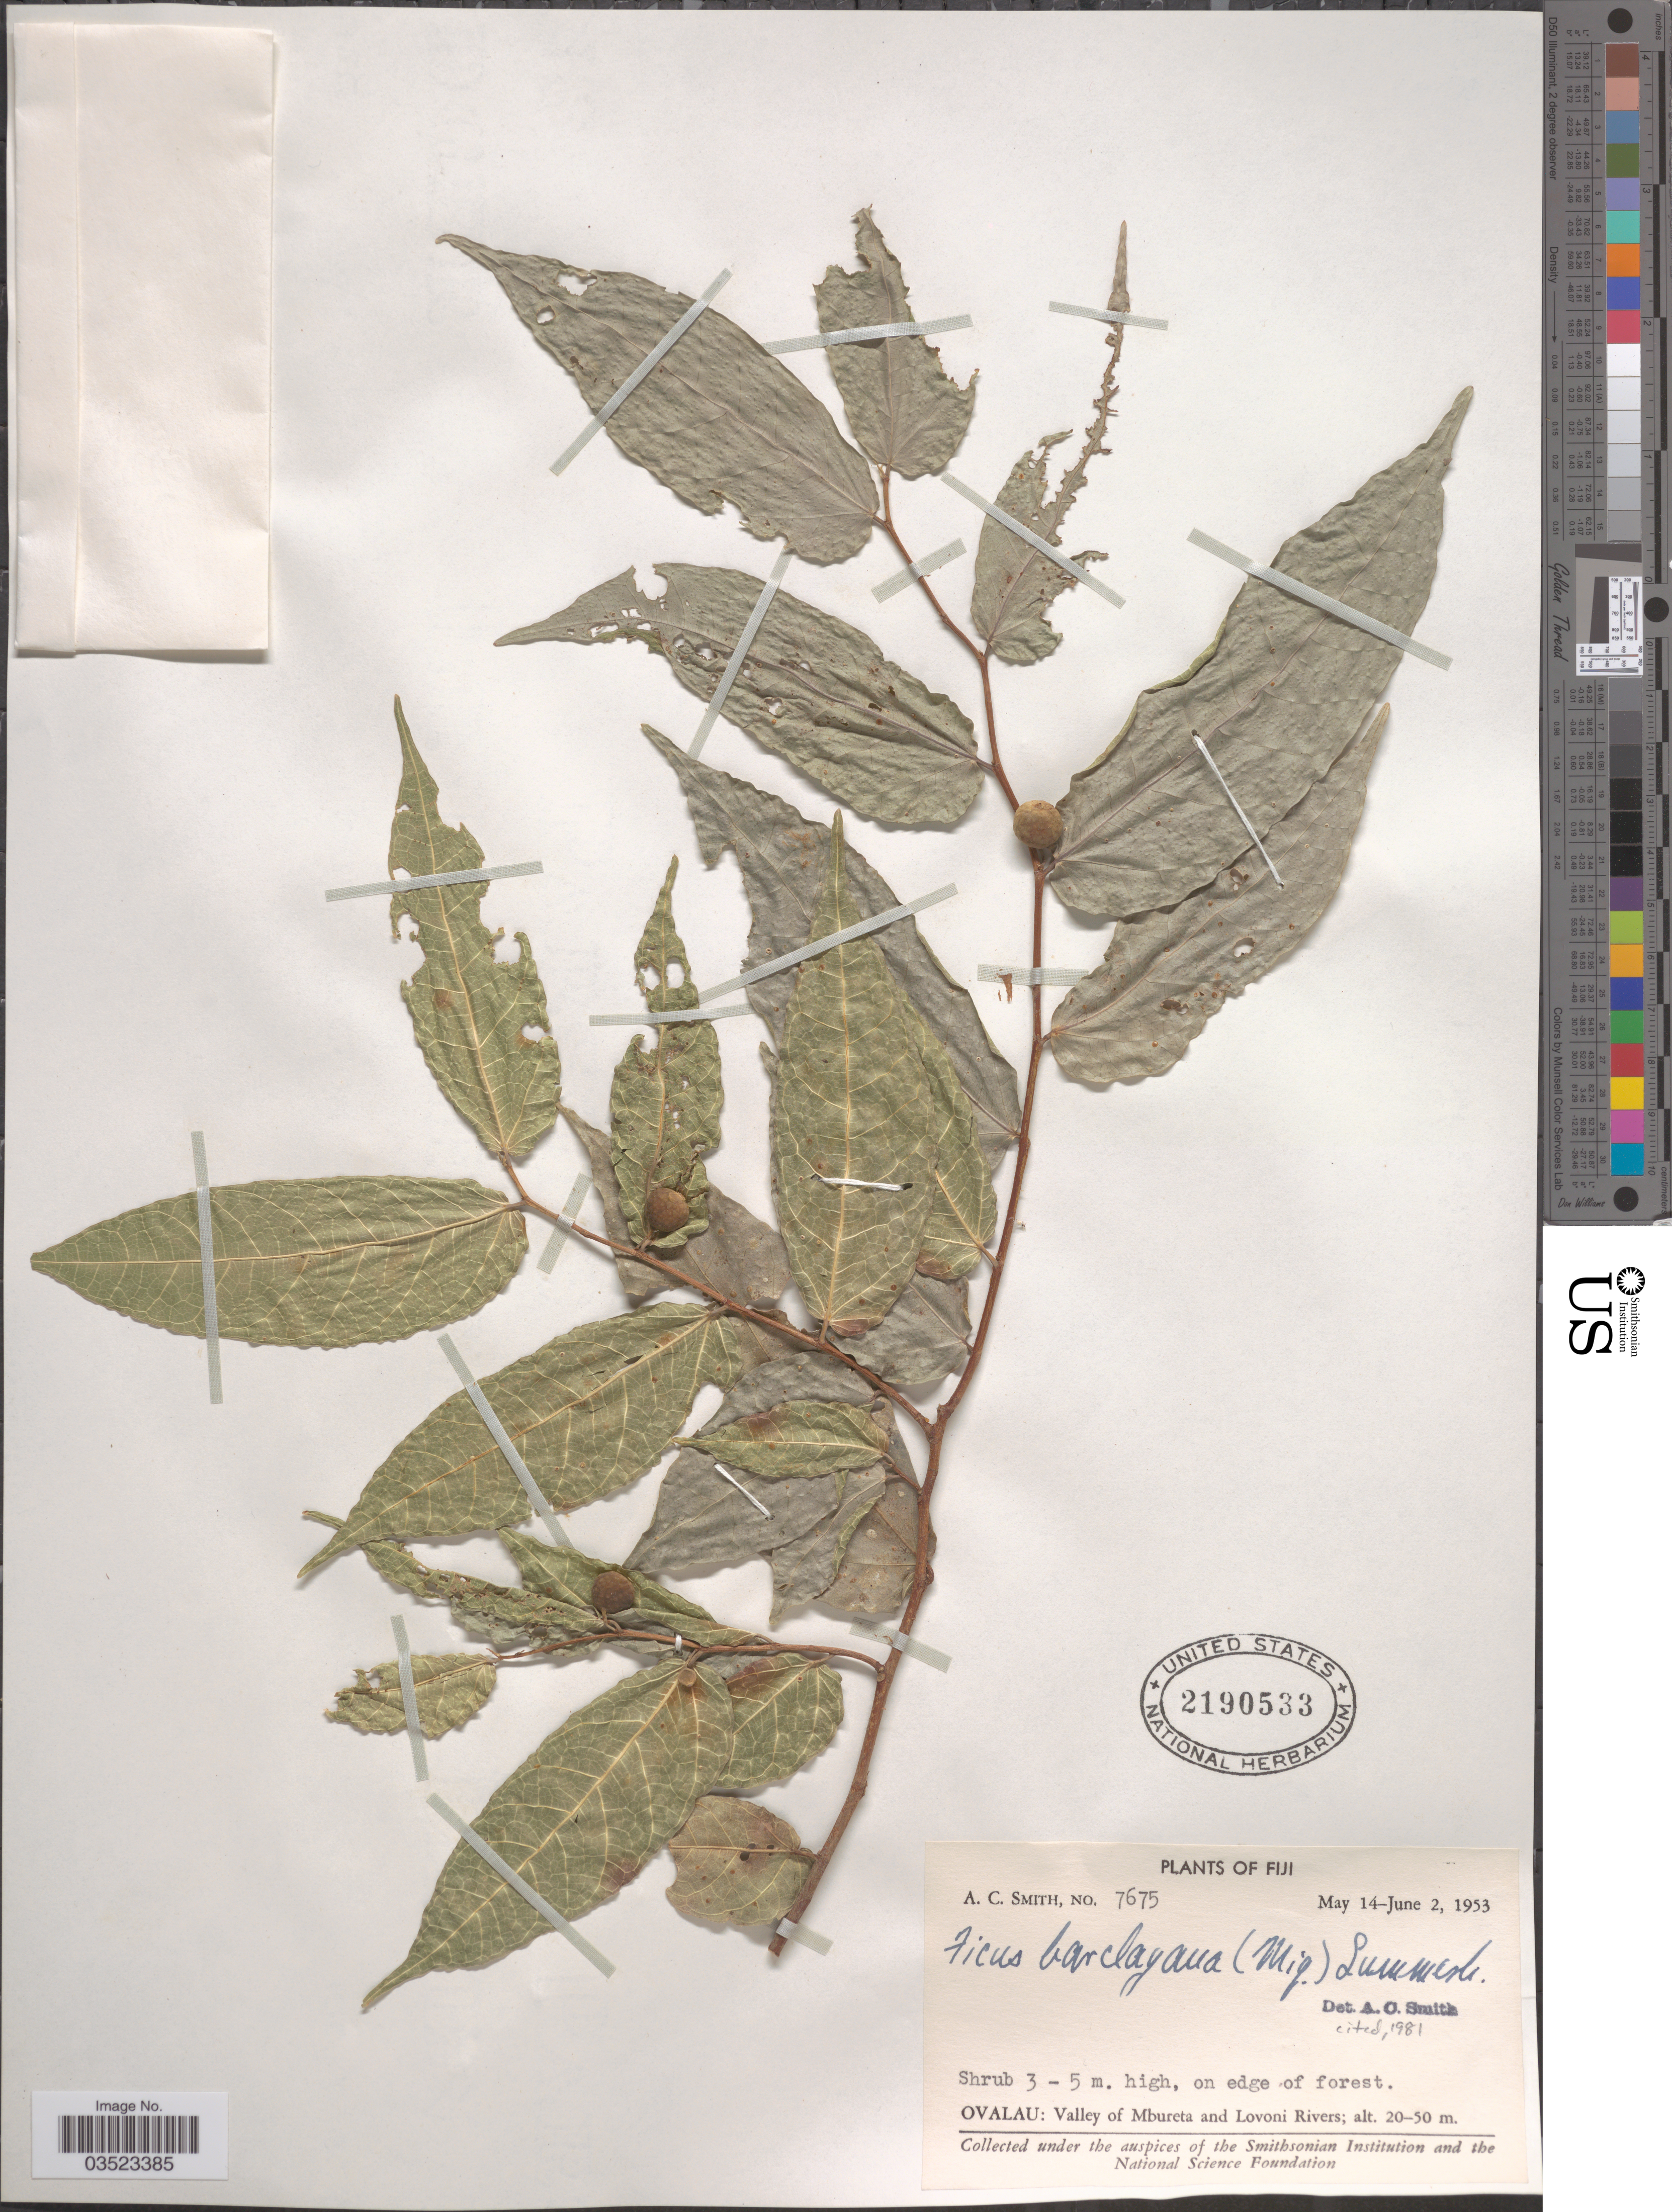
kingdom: Plantae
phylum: Tracheophyta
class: Magnoliopsida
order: Rosales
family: Moraceae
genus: Ficus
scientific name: Ficus barclayana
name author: (Miq.) Summerh.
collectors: A. C. Smith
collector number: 7675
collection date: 1953-05-14/1953-06-02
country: Fiji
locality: Ovalau: Valley of Mbureta and Lovoni Rivers.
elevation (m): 20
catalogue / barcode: US 2190533